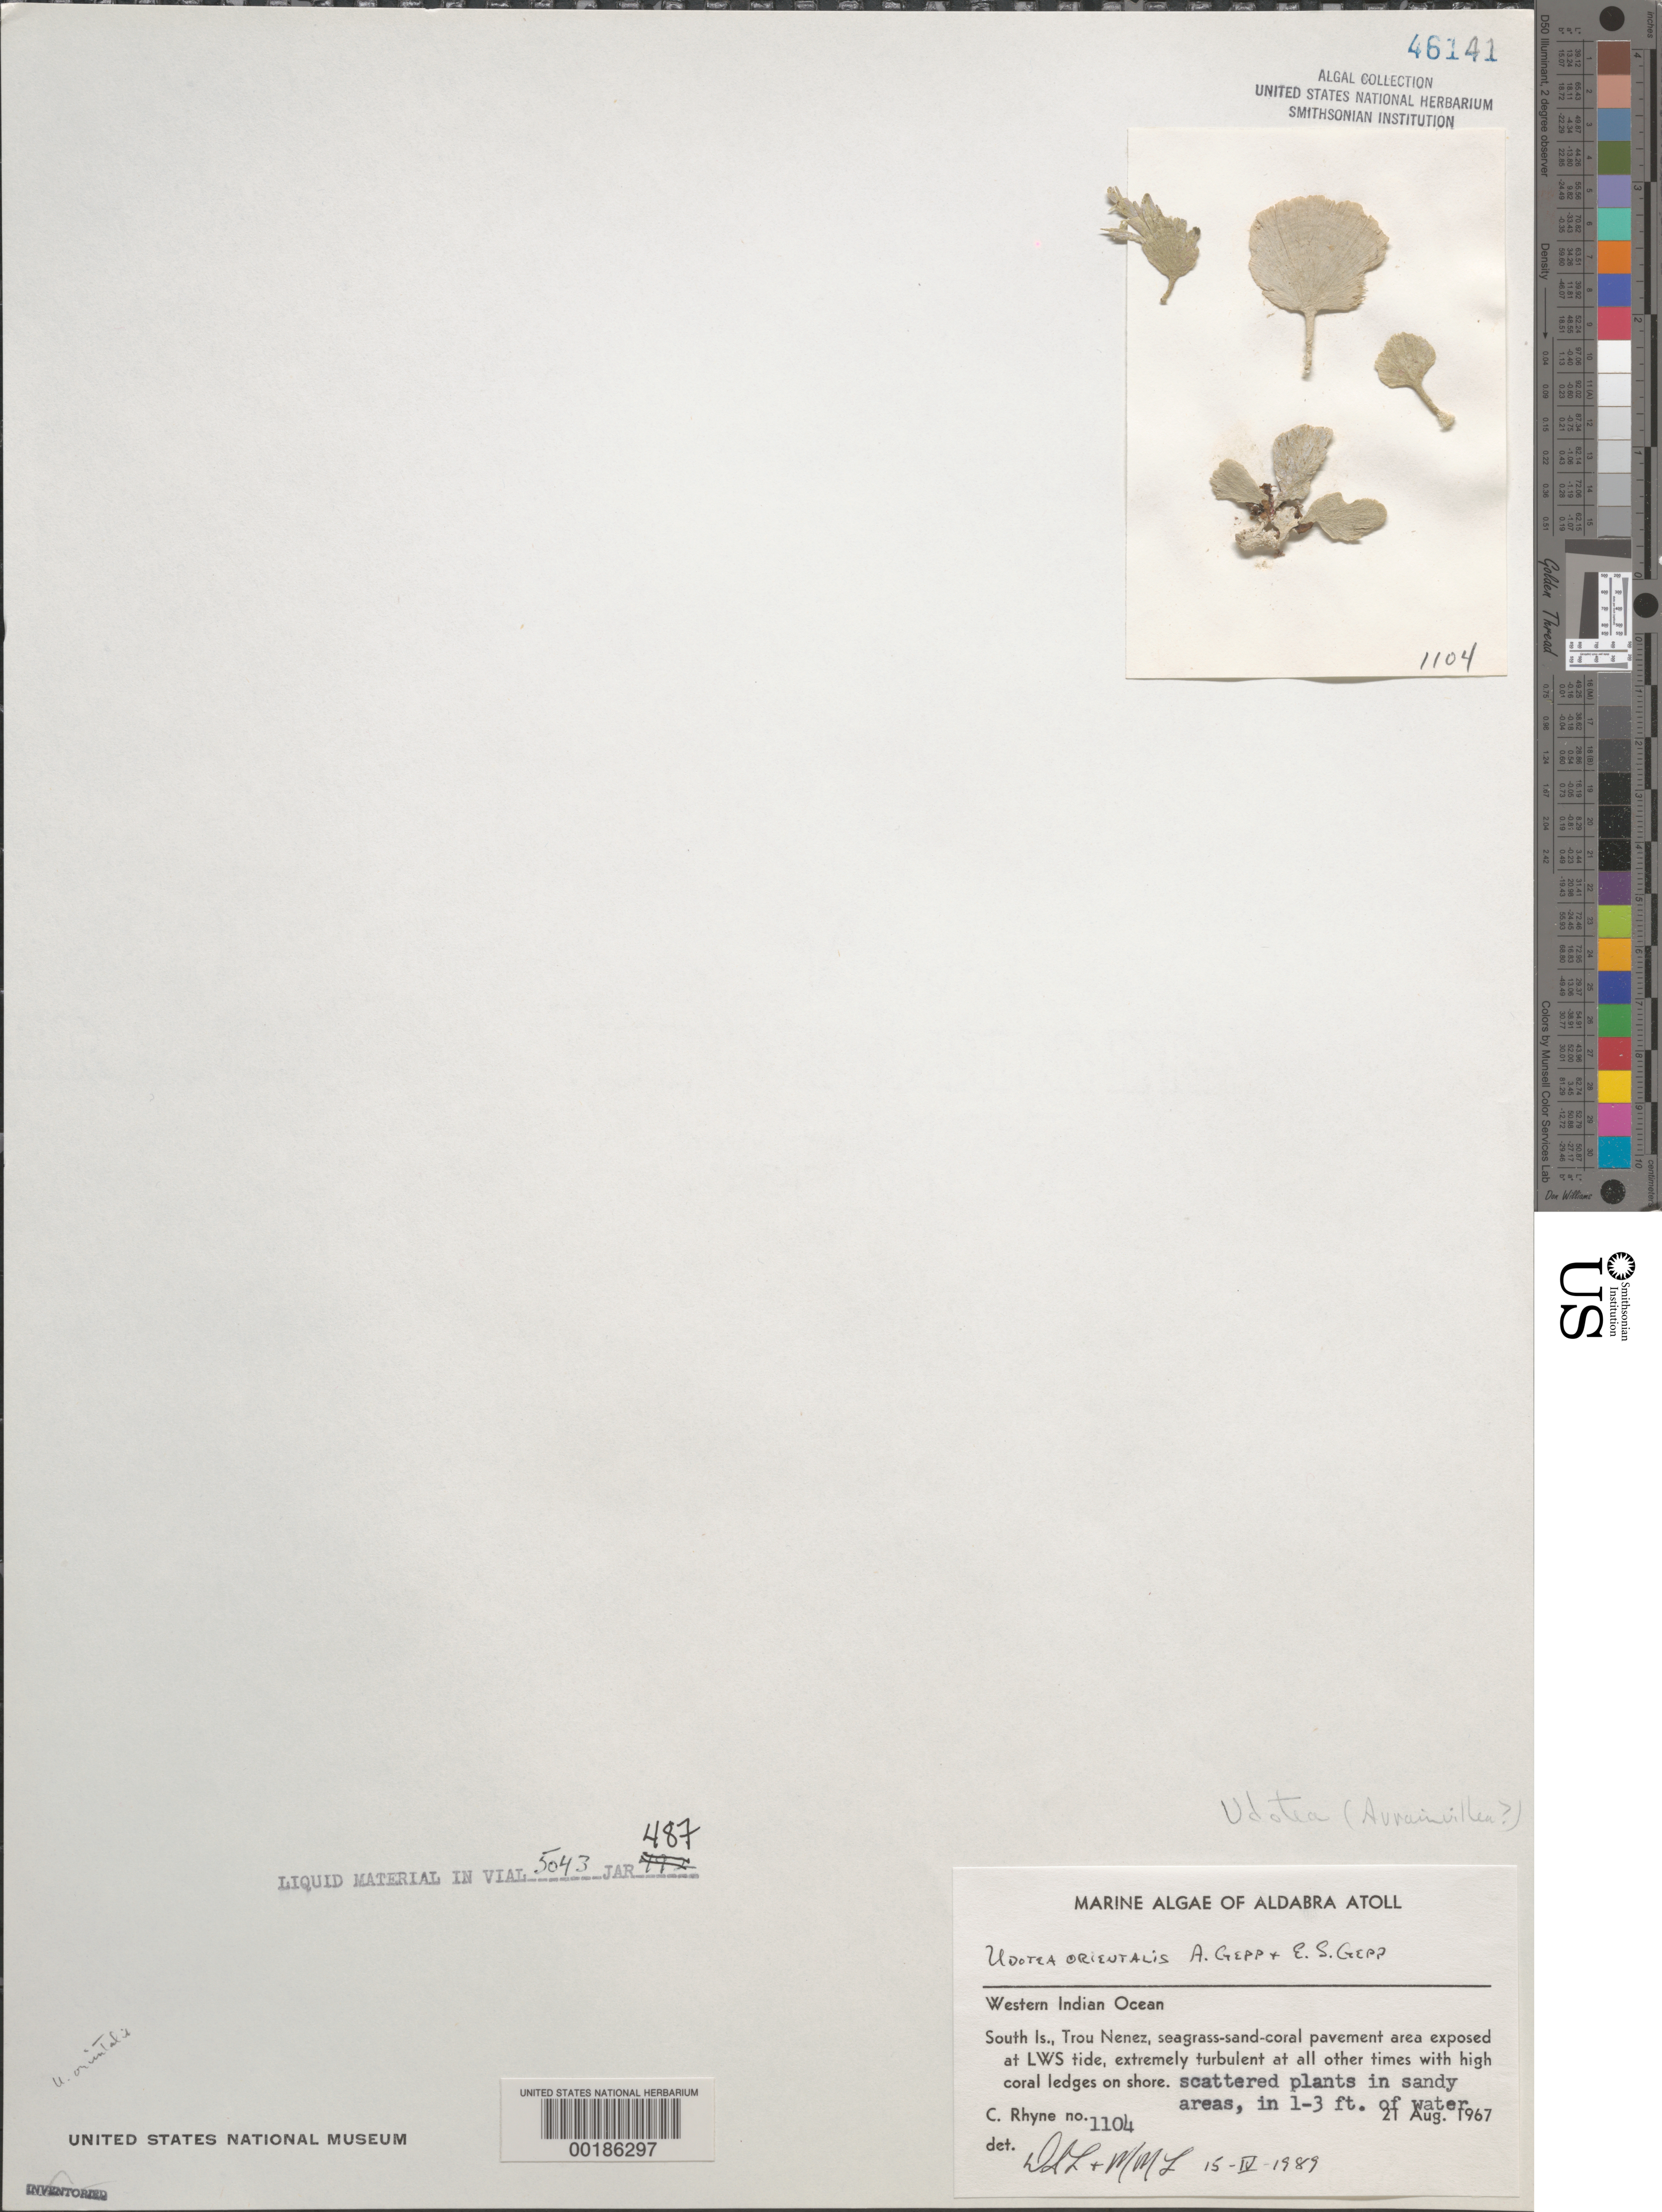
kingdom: Plantae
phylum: Chlorophyta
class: Ulvophyceae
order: Bryopsidales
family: Udoteaceae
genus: Udotea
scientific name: Udotea orientalis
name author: A. Gepp & E. Gepp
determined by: Littler, D. S.; Littler, M. M.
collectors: C. Rhyne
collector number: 1104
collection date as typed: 21 Aug 1967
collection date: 1967-08-21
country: Seychelles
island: Aldabra Atoll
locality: Trou Nenez, South Islet.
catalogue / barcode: US 46141